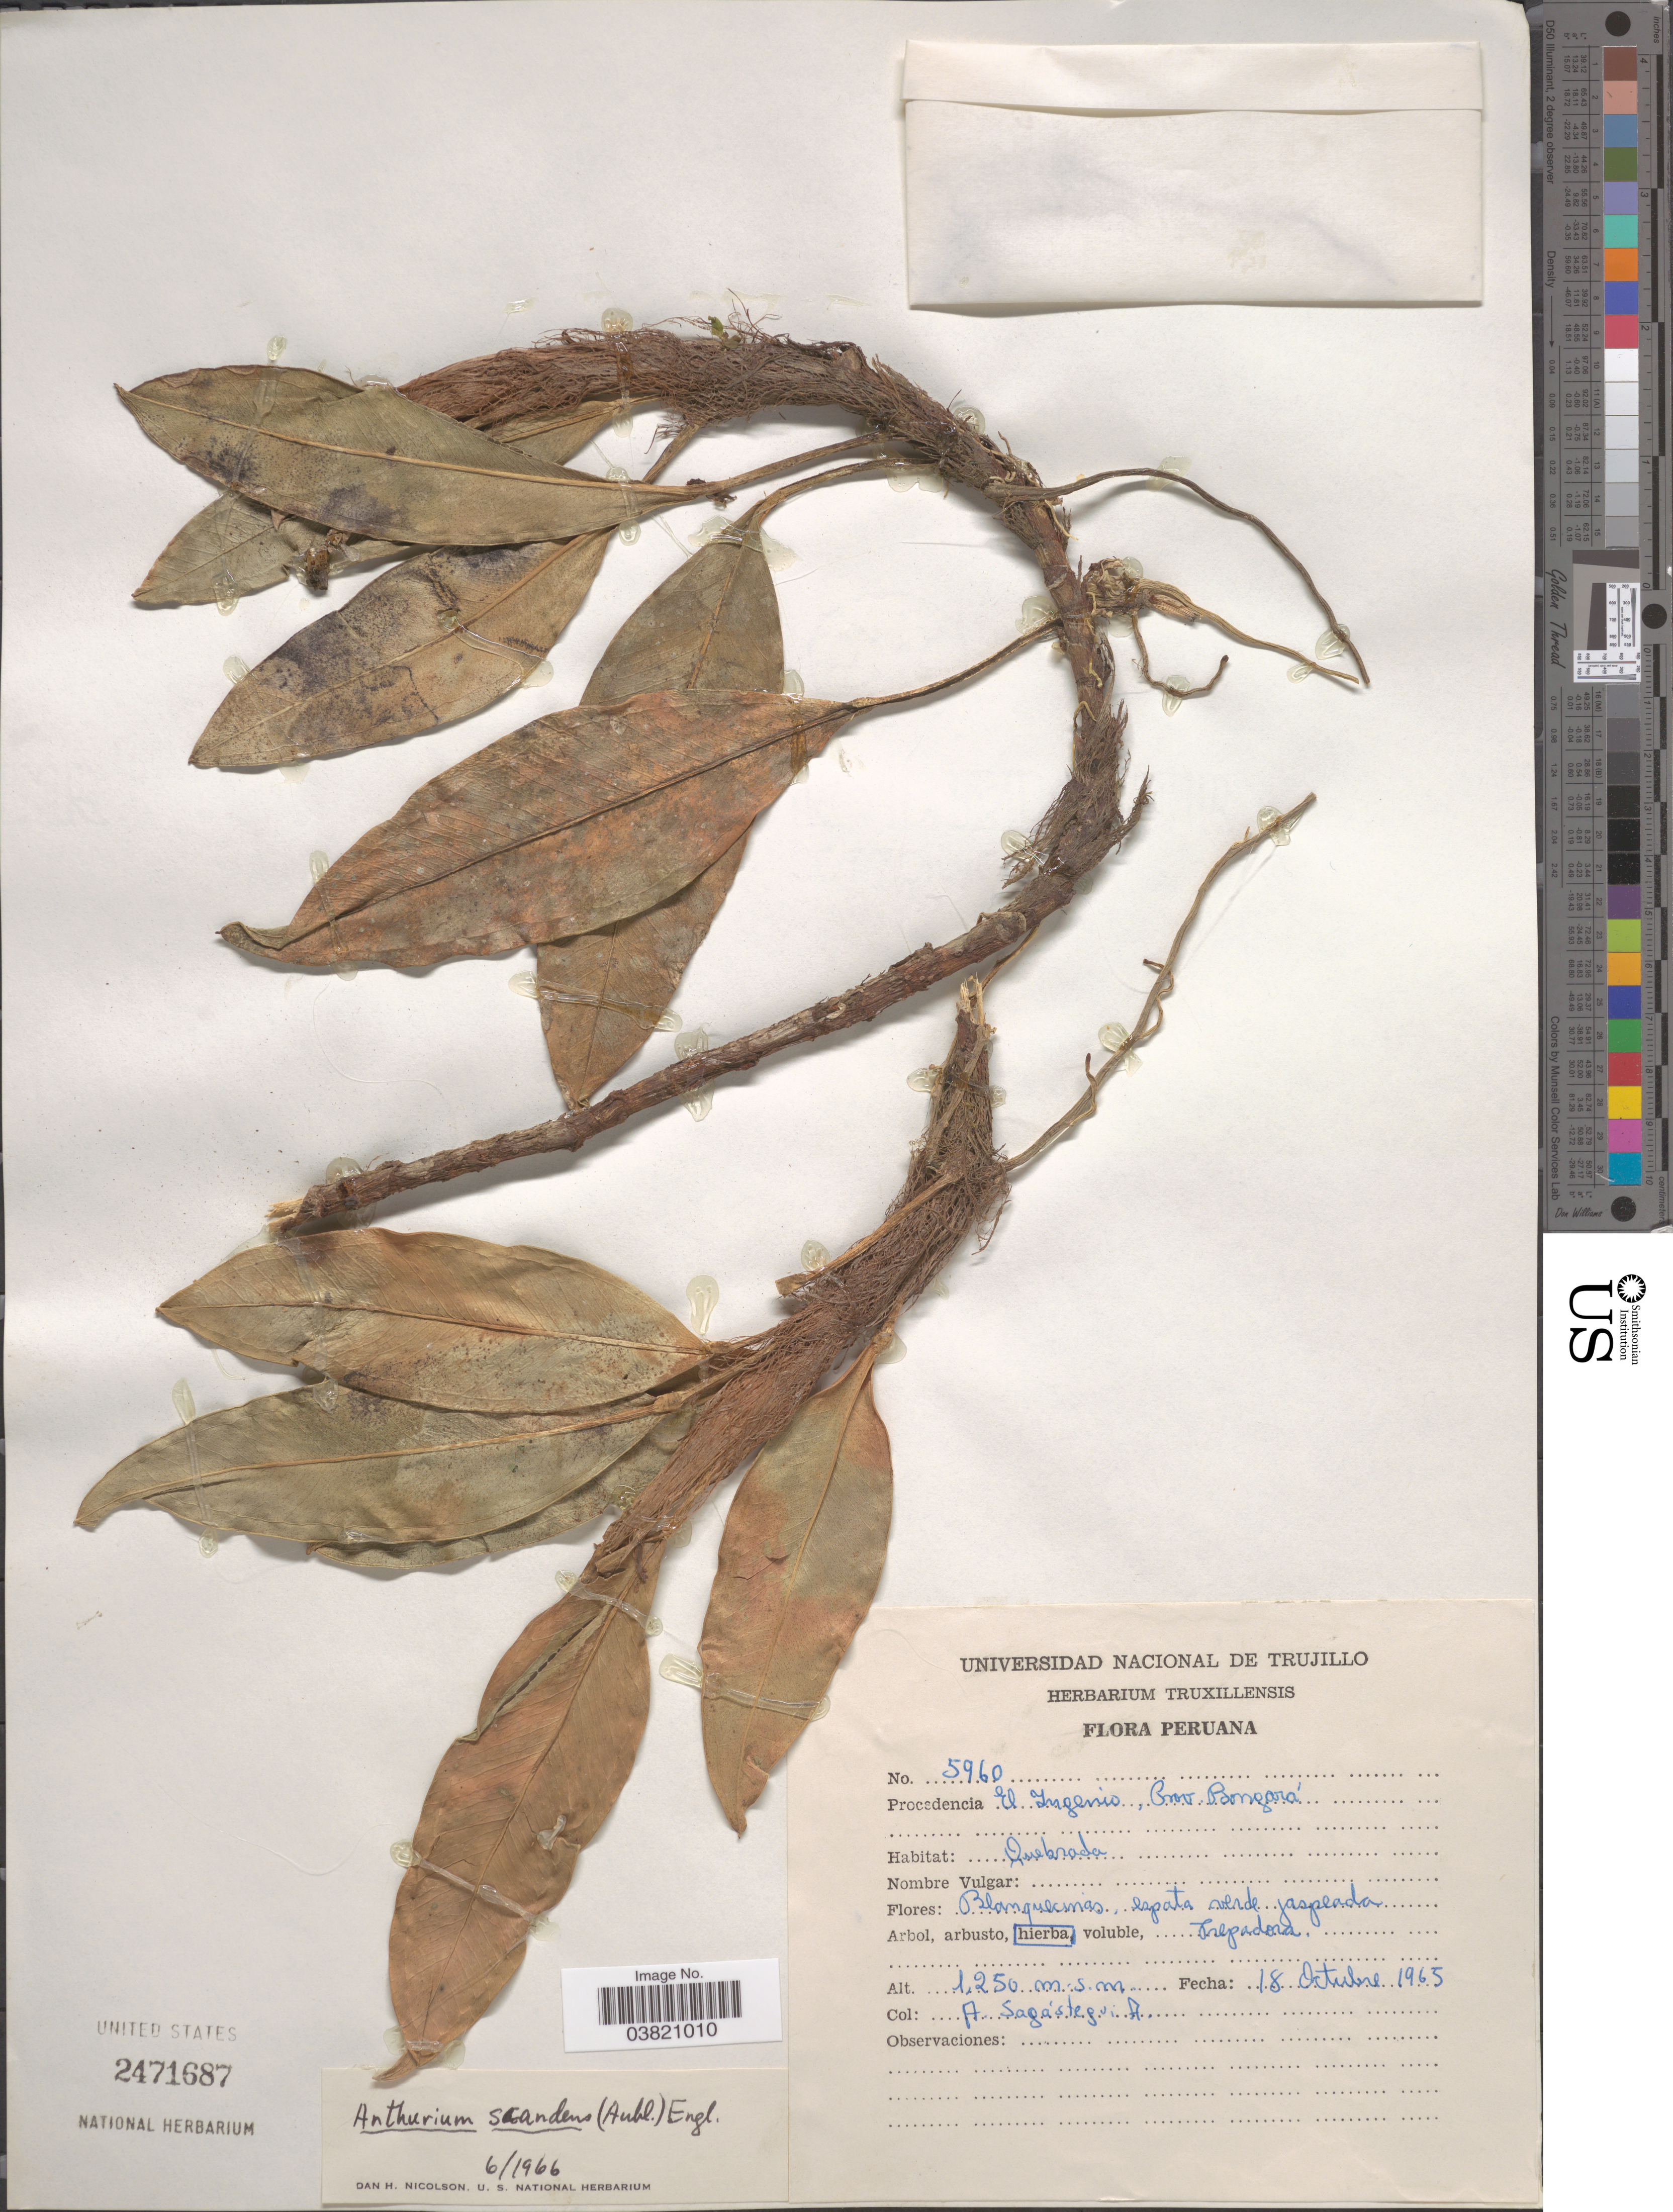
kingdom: Plantae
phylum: Tracheophyta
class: Liliopsida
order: Alismatales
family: Araceae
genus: Anthurium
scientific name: Anthurium scandens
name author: (Aubl.) Engl.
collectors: A. Sagástegui A.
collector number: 5960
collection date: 1965-10-18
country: Peru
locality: El Ingenio, Prov. Bongará.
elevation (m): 1250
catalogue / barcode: US 2471687